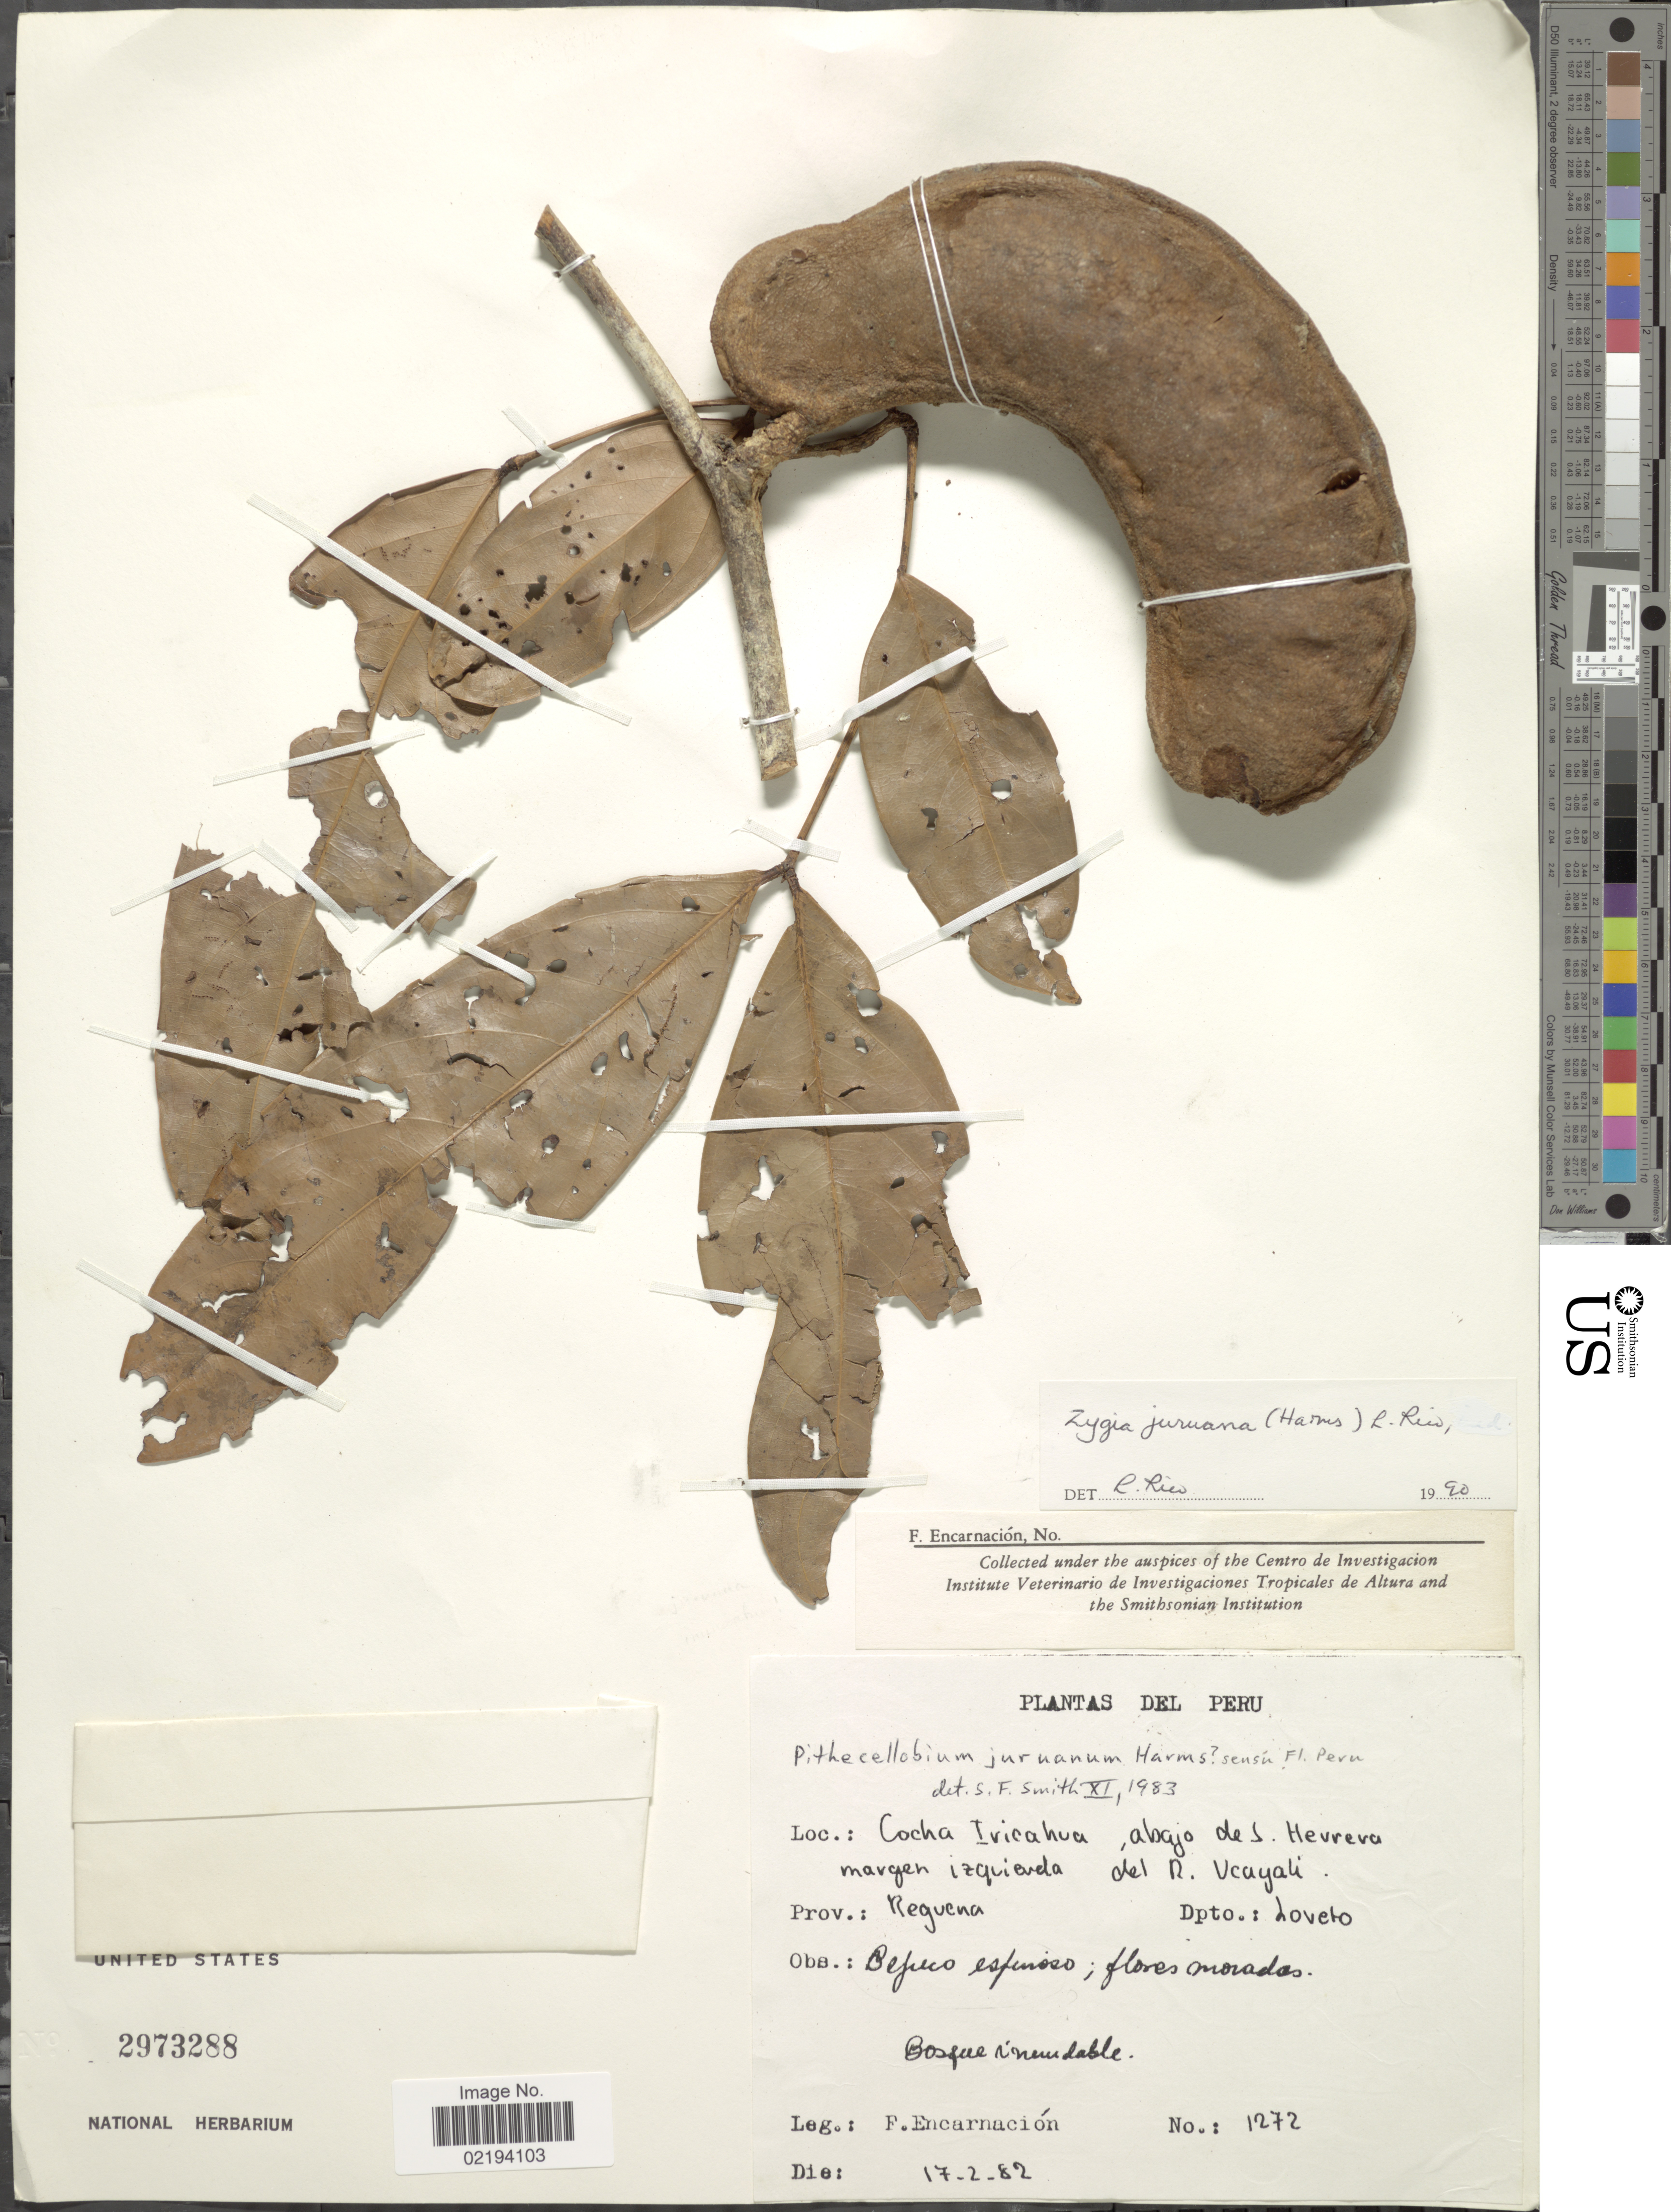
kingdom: Plantae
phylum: Tracheophyta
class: Magnoliopsida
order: Fabales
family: Fabaceae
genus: Zygia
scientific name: Zygia juruana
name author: (Harms) L. Rico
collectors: F. Encarnación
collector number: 1272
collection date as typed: Transcribed d/m/y: 17/2/82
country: Peru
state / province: Loreto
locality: Cocha Iricahua, abajo de J. Herrera margen izquierda de R. Ucayali, Prov. Reguena, Dpto Loreto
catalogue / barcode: US 2973288